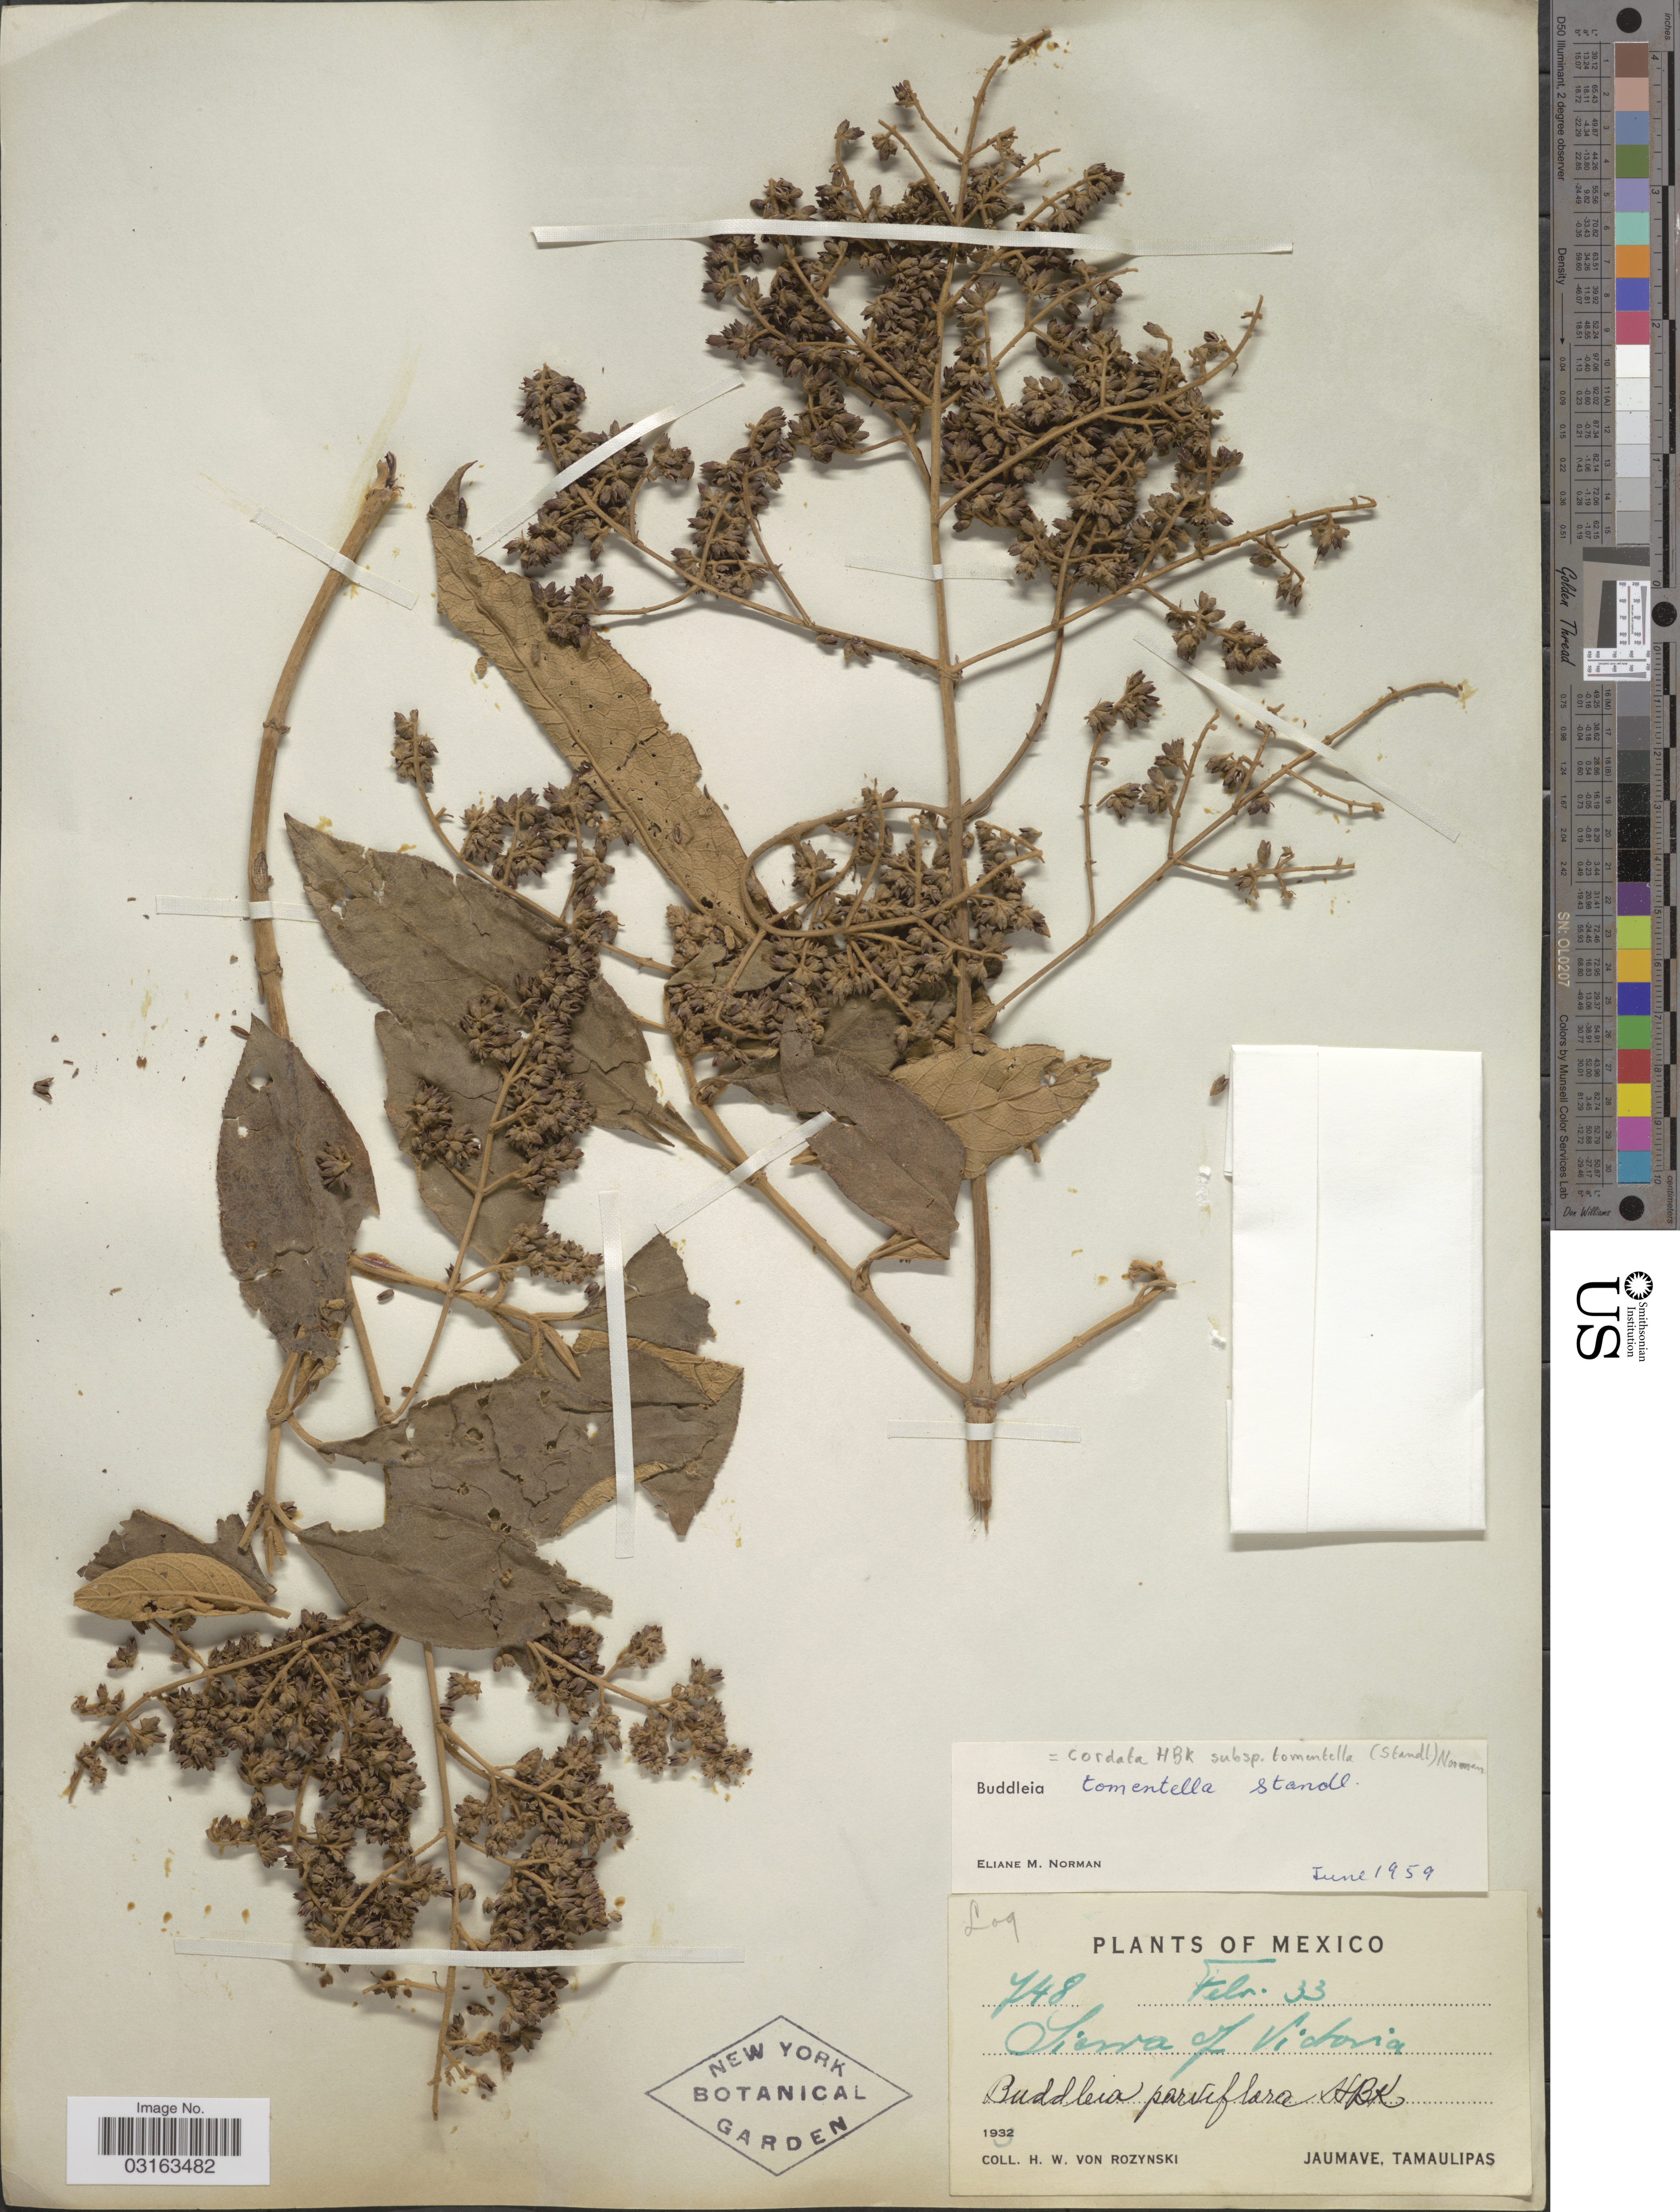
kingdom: Plantae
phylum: Tracheophyta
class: Magnoliopsida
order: Lamiales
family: Scrophulariaceae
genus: Buddleja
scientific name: Buddleja cordata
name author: Kunth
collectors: Rozynski, H. W. von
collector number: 748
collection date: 1933-02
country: Mexico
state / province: Tamaulipas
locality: Jamauve. Sierra of Victoria.